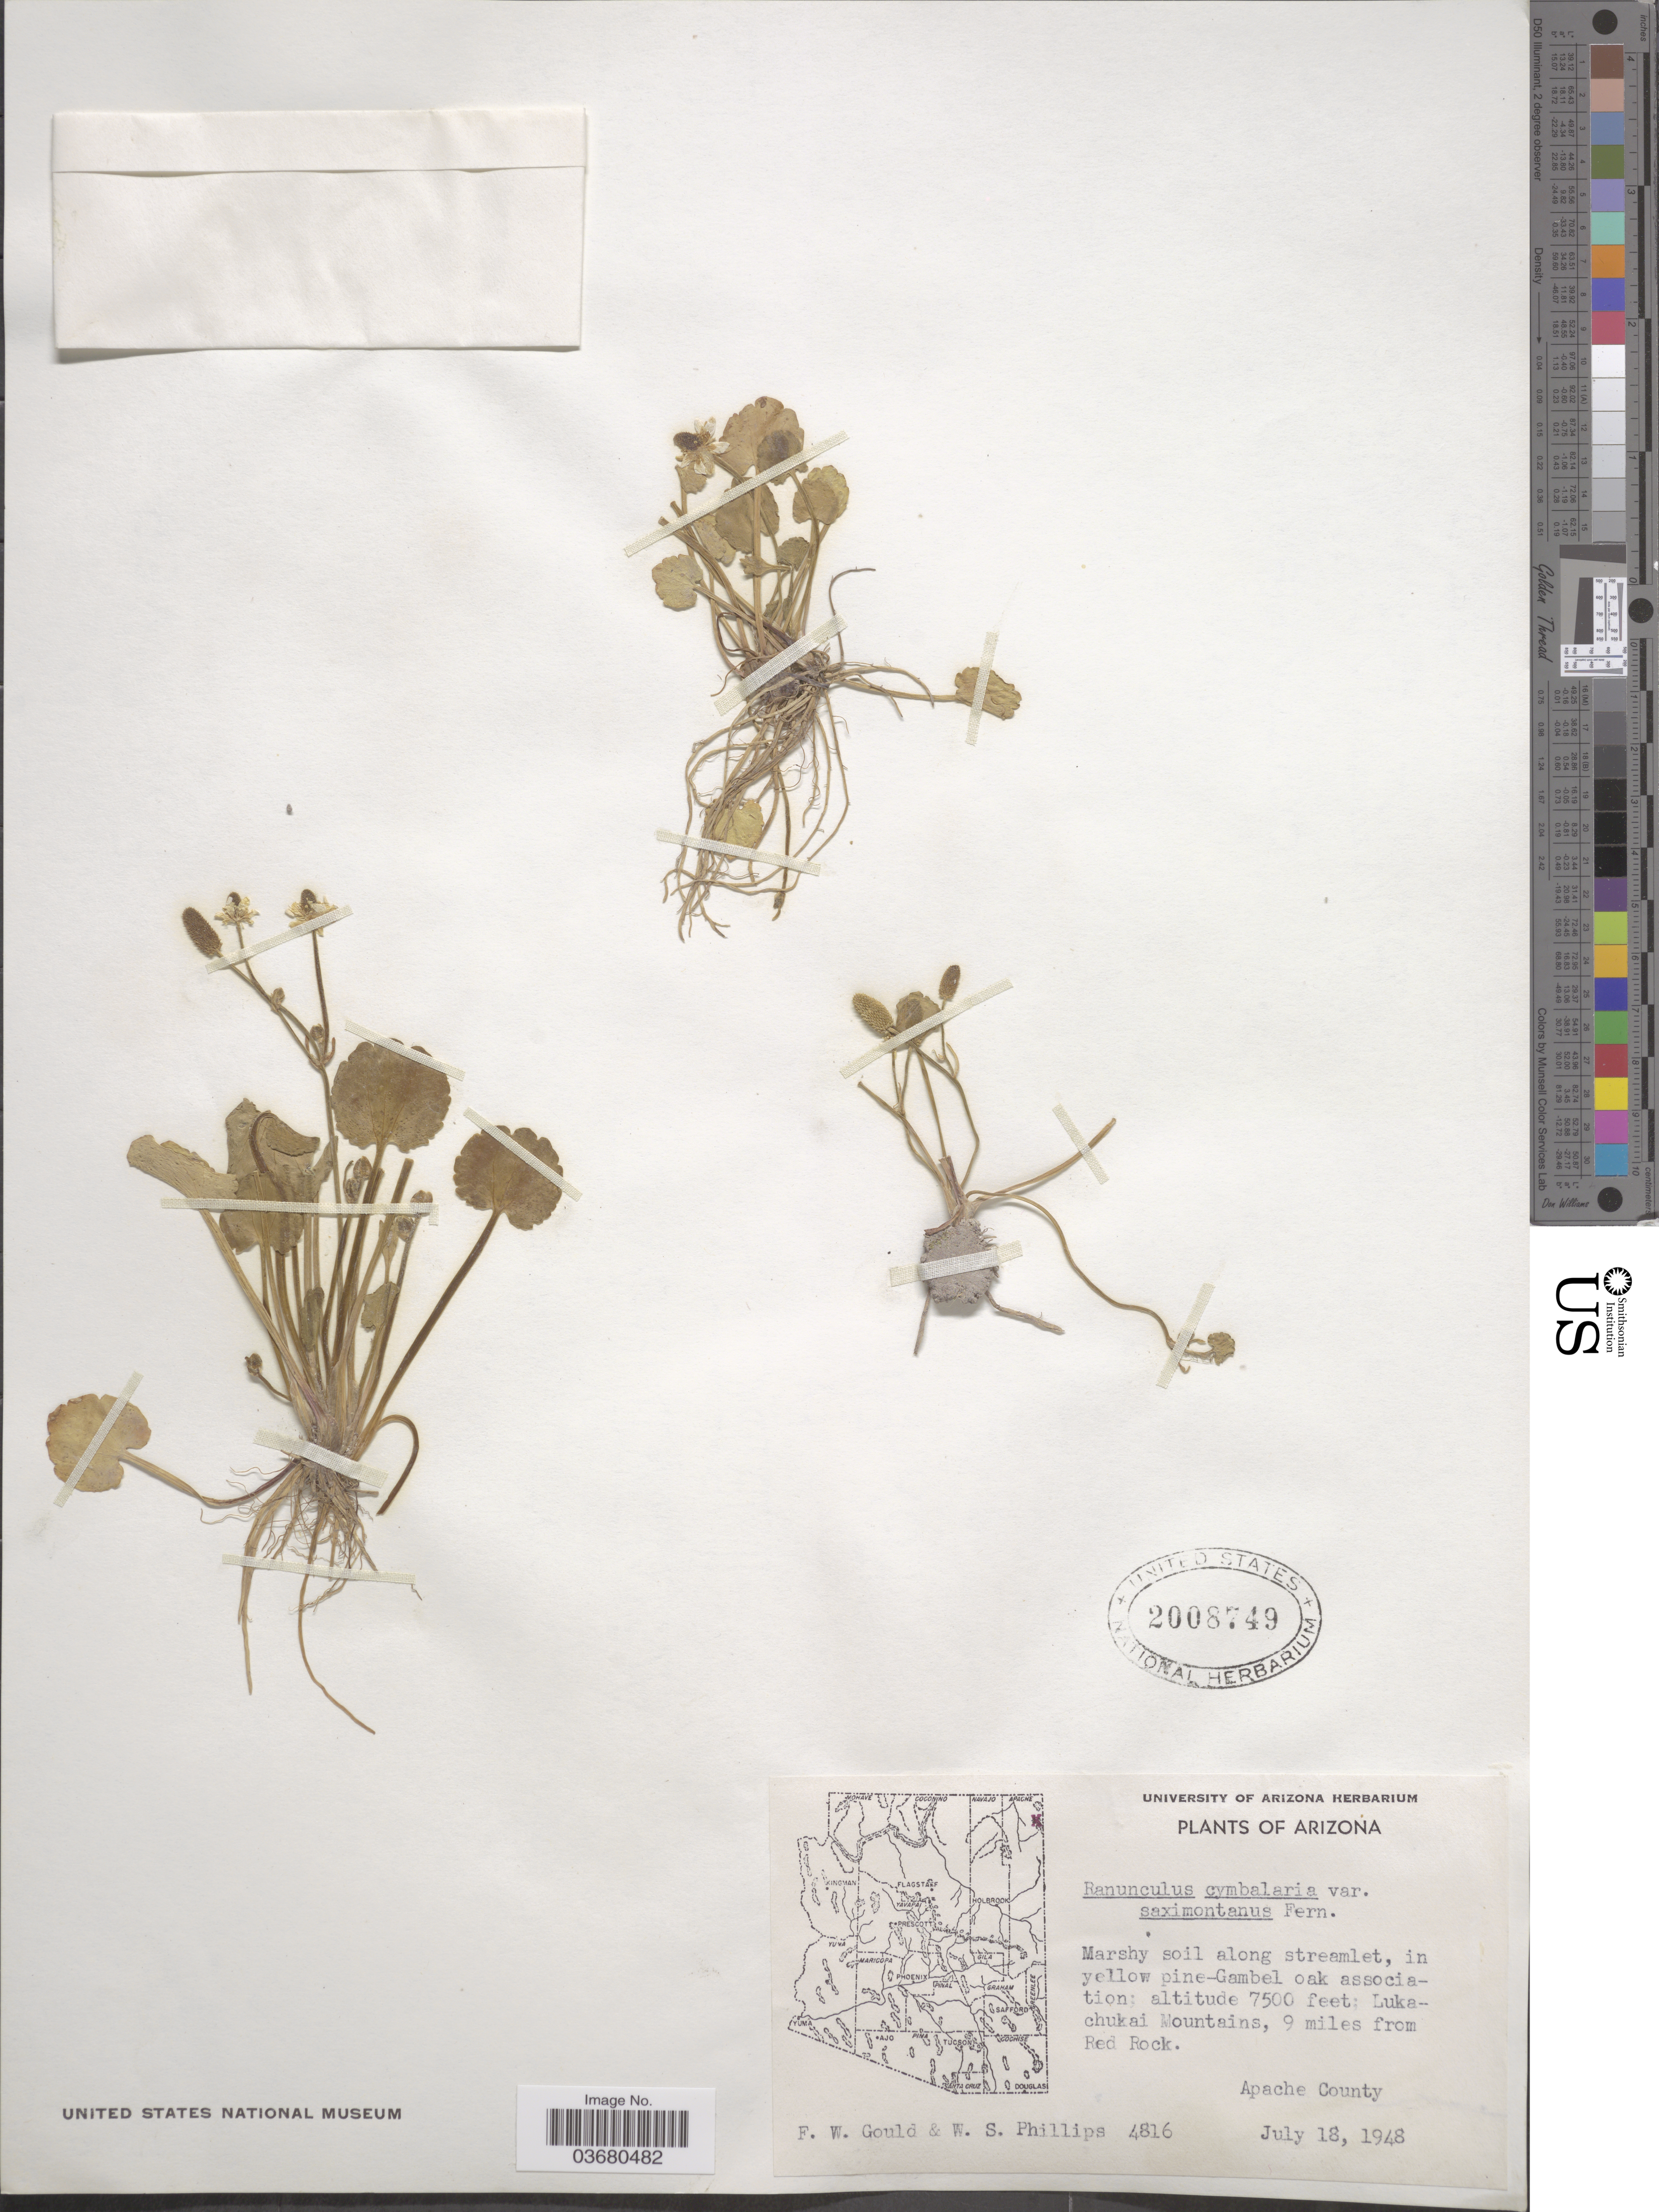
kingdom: Plantae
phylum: Tracheophyta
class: Magnoliopsida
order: Ranunculales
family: Ranunculaceae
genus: Halerpestes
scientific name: Halerpestes cymbalaria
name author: (Pursh) Greene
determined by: Strong, M. T., (US), Smithsonian Institution - National Museum of Natural History (UNITED STATES)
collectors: F. W. Gould & W. S. Phillips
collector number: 4816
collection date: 1948-07-18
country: United States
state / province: Arizona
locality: Lukachukai Mountains, 9 miles from Red Rock. Apache County.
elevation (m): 2286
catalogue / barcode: US 2008749